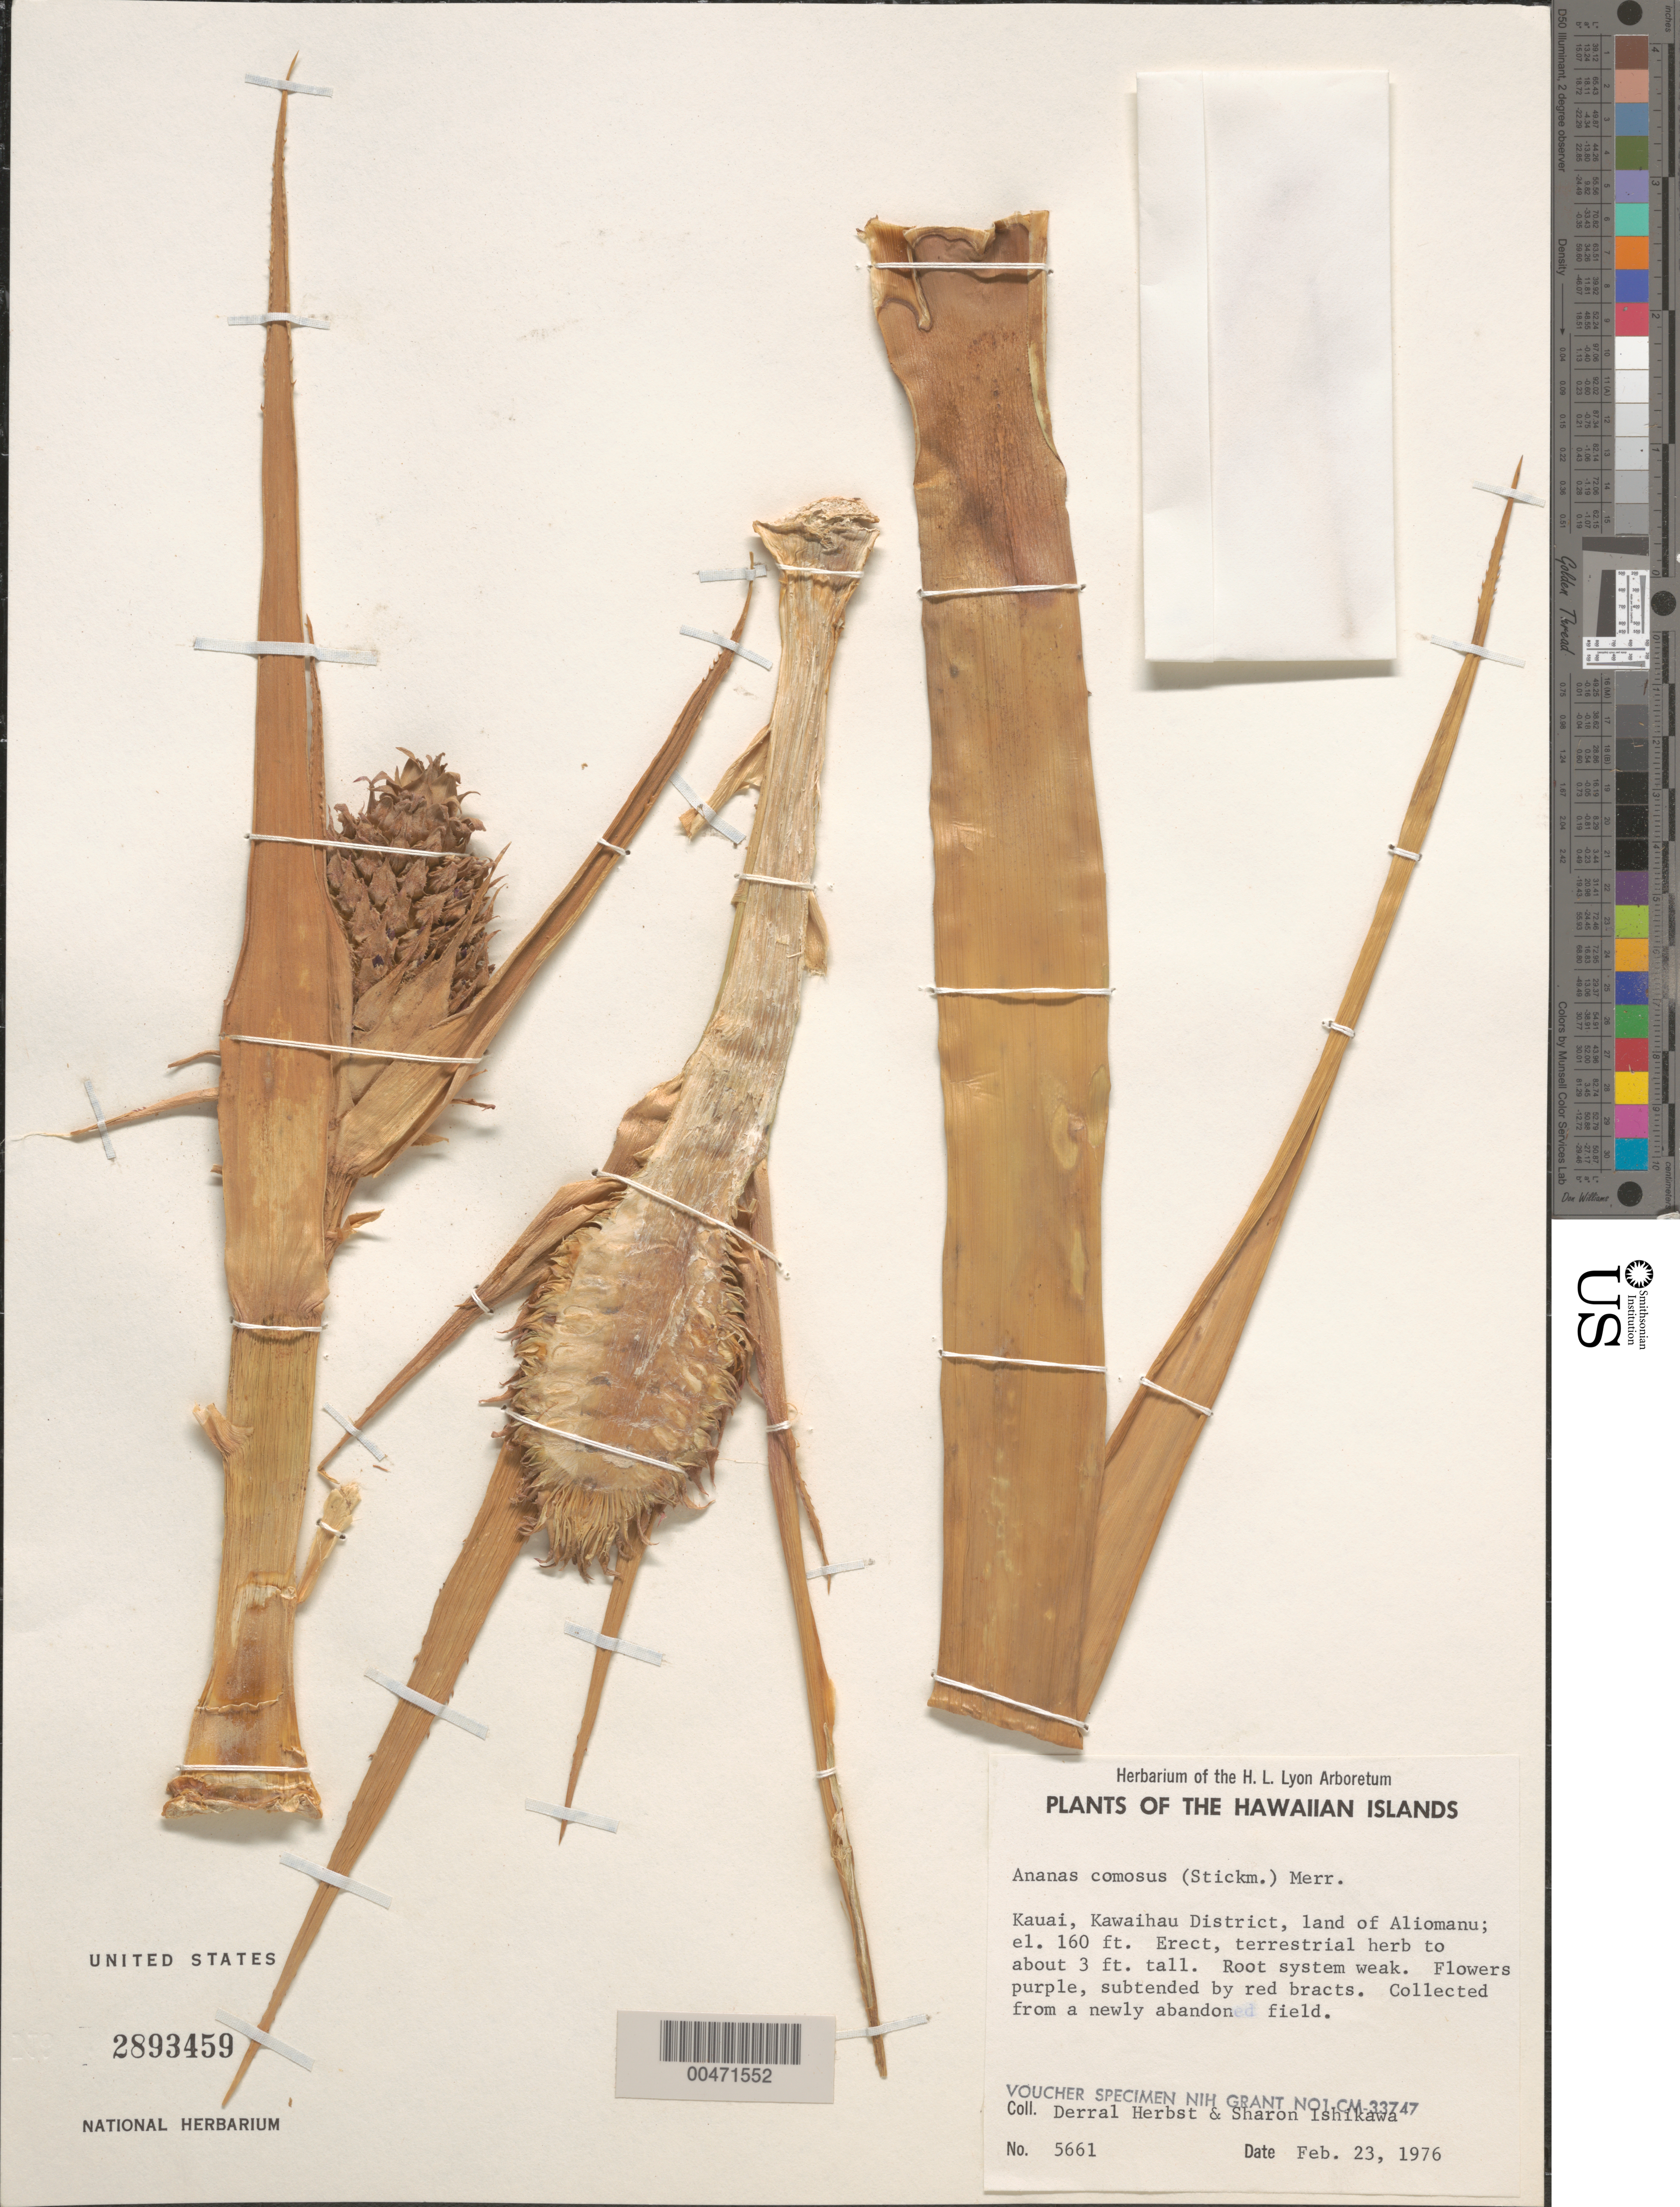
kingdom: Plantae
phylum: Tracheophyta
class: Liliopsida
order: Poales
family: Bromeliaceae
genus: Ananas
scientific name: Ananas comosus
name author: (L.) Merr.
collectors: D. R. Herbst & S. Ishikawa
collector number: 5661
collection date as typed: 23 Feb 1976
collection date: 1976-02-23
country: United States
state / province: Hawaii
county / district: Kauai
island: Kaua'i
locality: Kawaihau Dist, land of Aliomanu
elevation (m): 49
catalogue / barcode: US 2893459